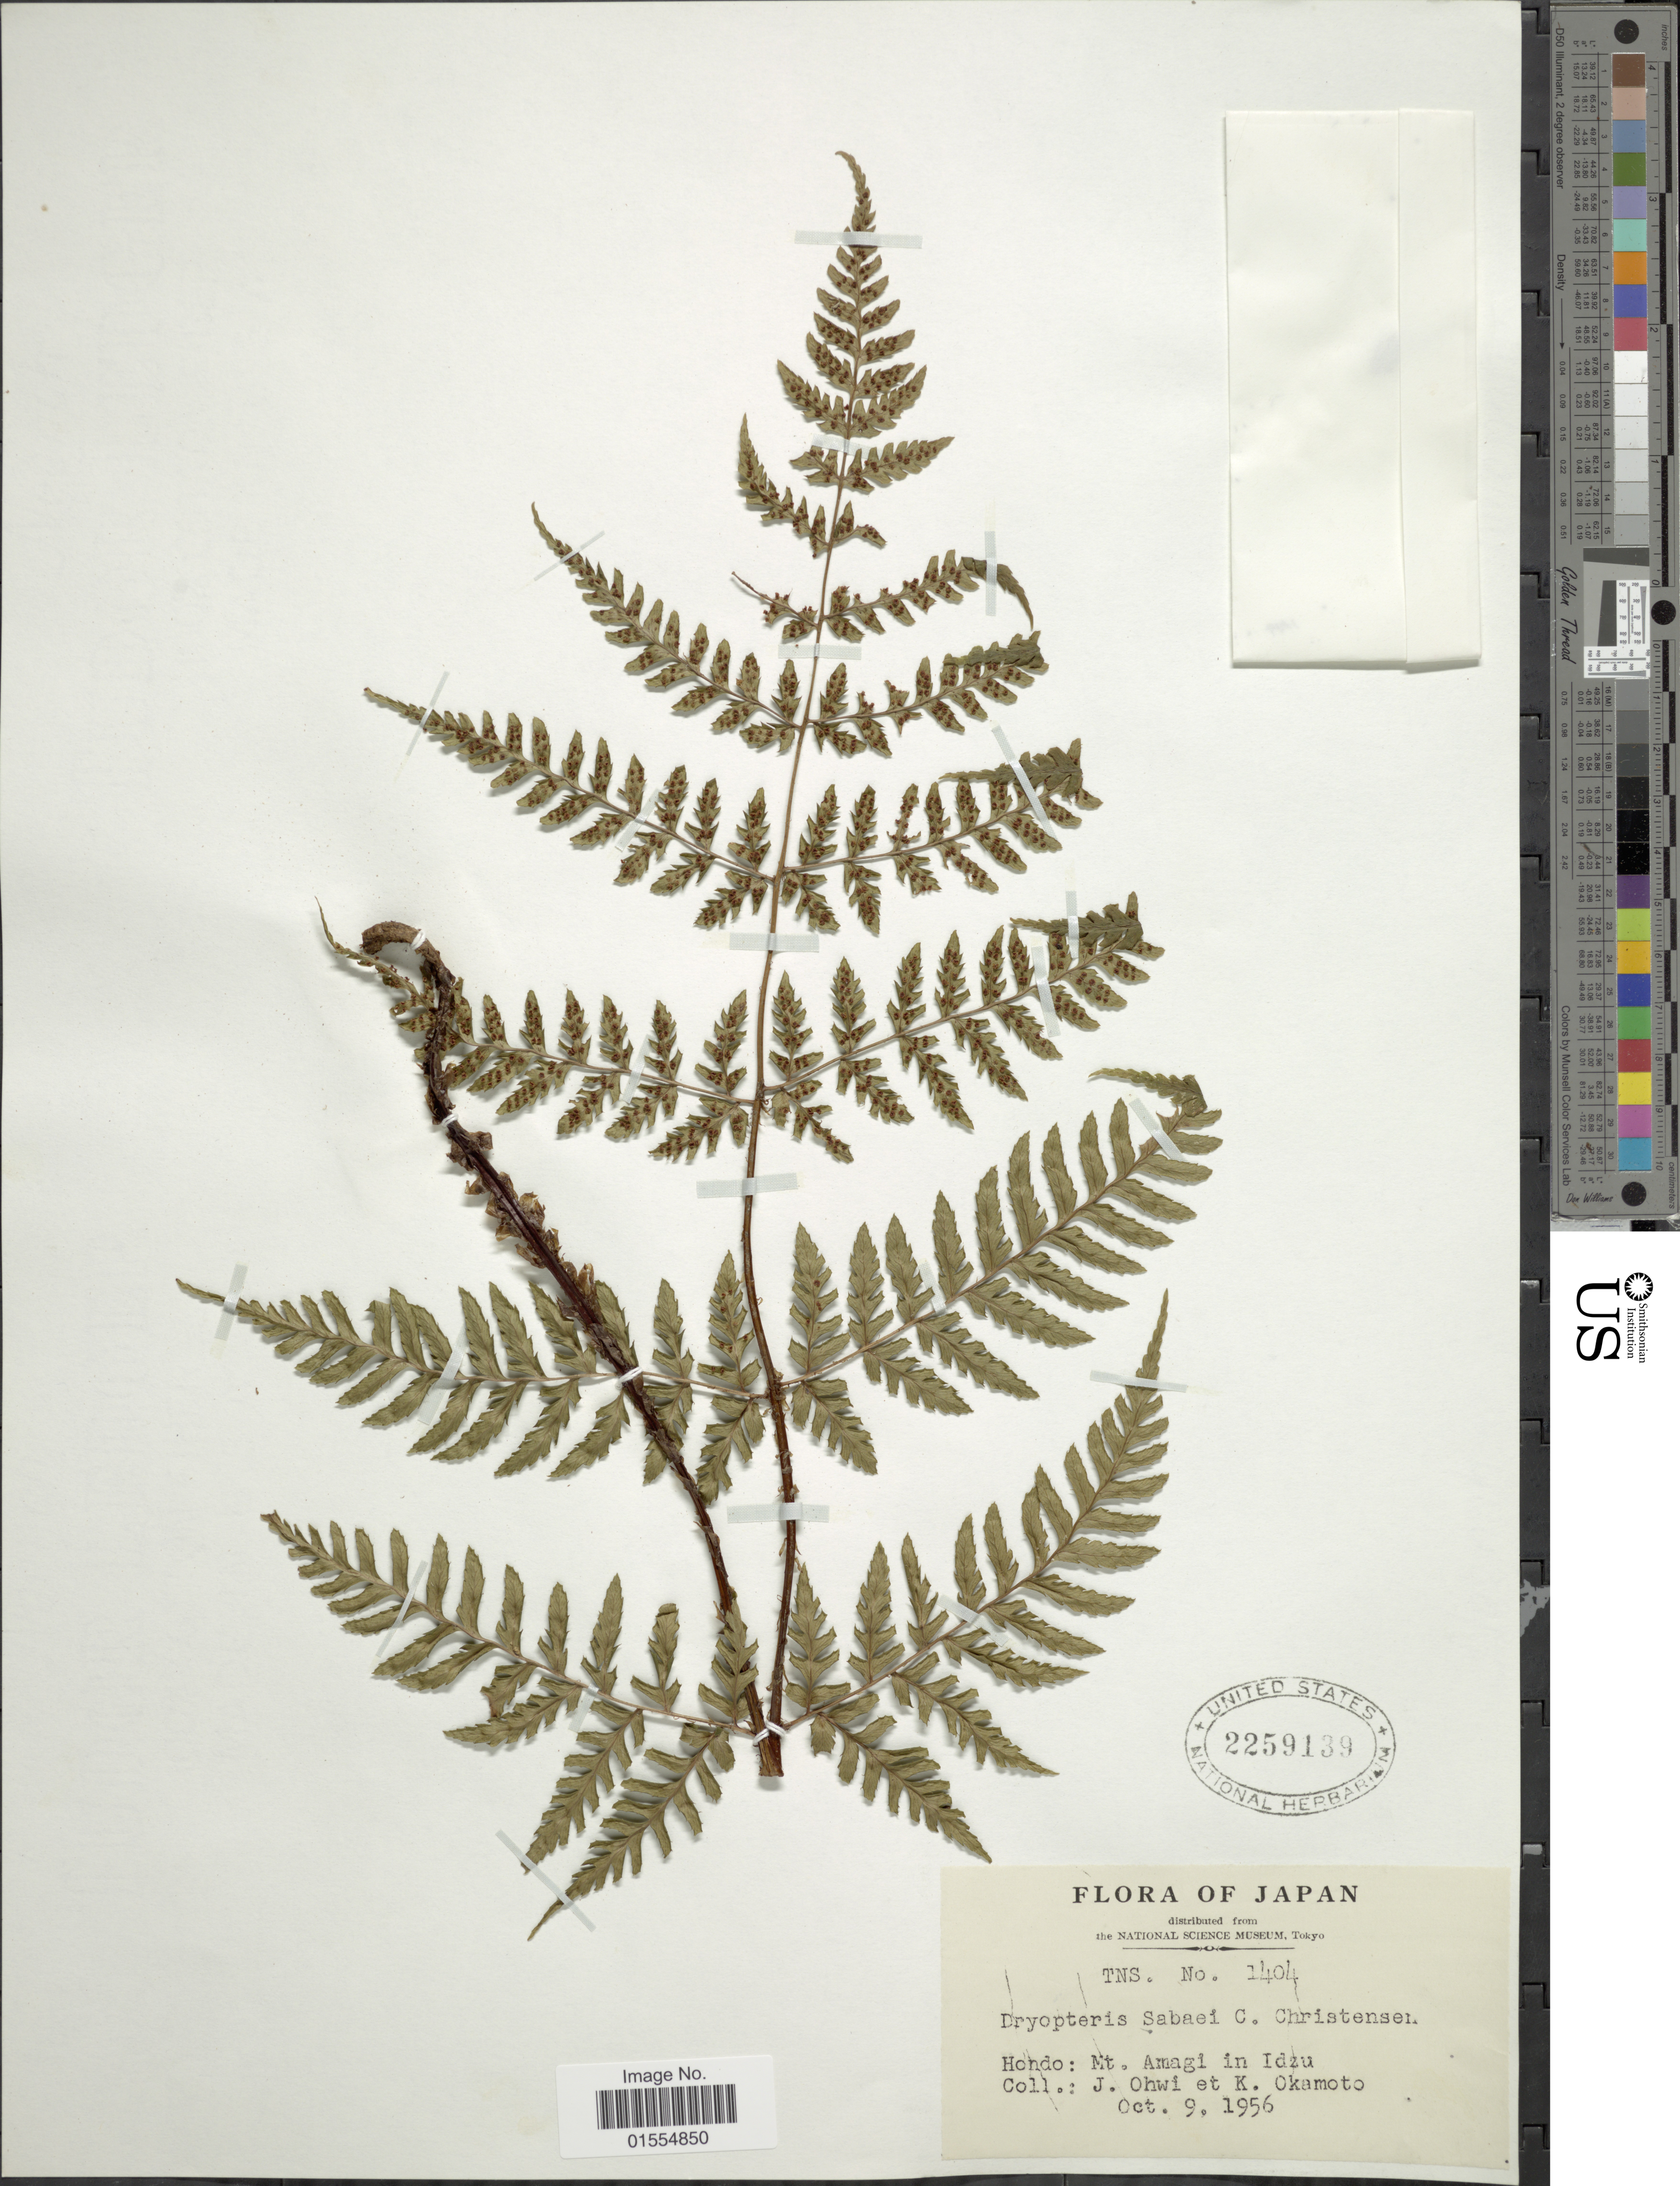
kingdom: Plantae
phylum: Tracheophyta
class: Polypodiopsida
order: Polypodiales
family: Dryopteridaceae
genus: Dryopteris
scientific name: Dryopteris sabaei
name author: (Franch. & Sav.) C. Chr.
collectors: J. Ohwi & K. Okamoto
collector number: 1404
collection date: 1956-10-09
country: Japan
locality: Japan, Hondo: Mt. Amagi in Idzu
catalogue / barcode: US 2259139